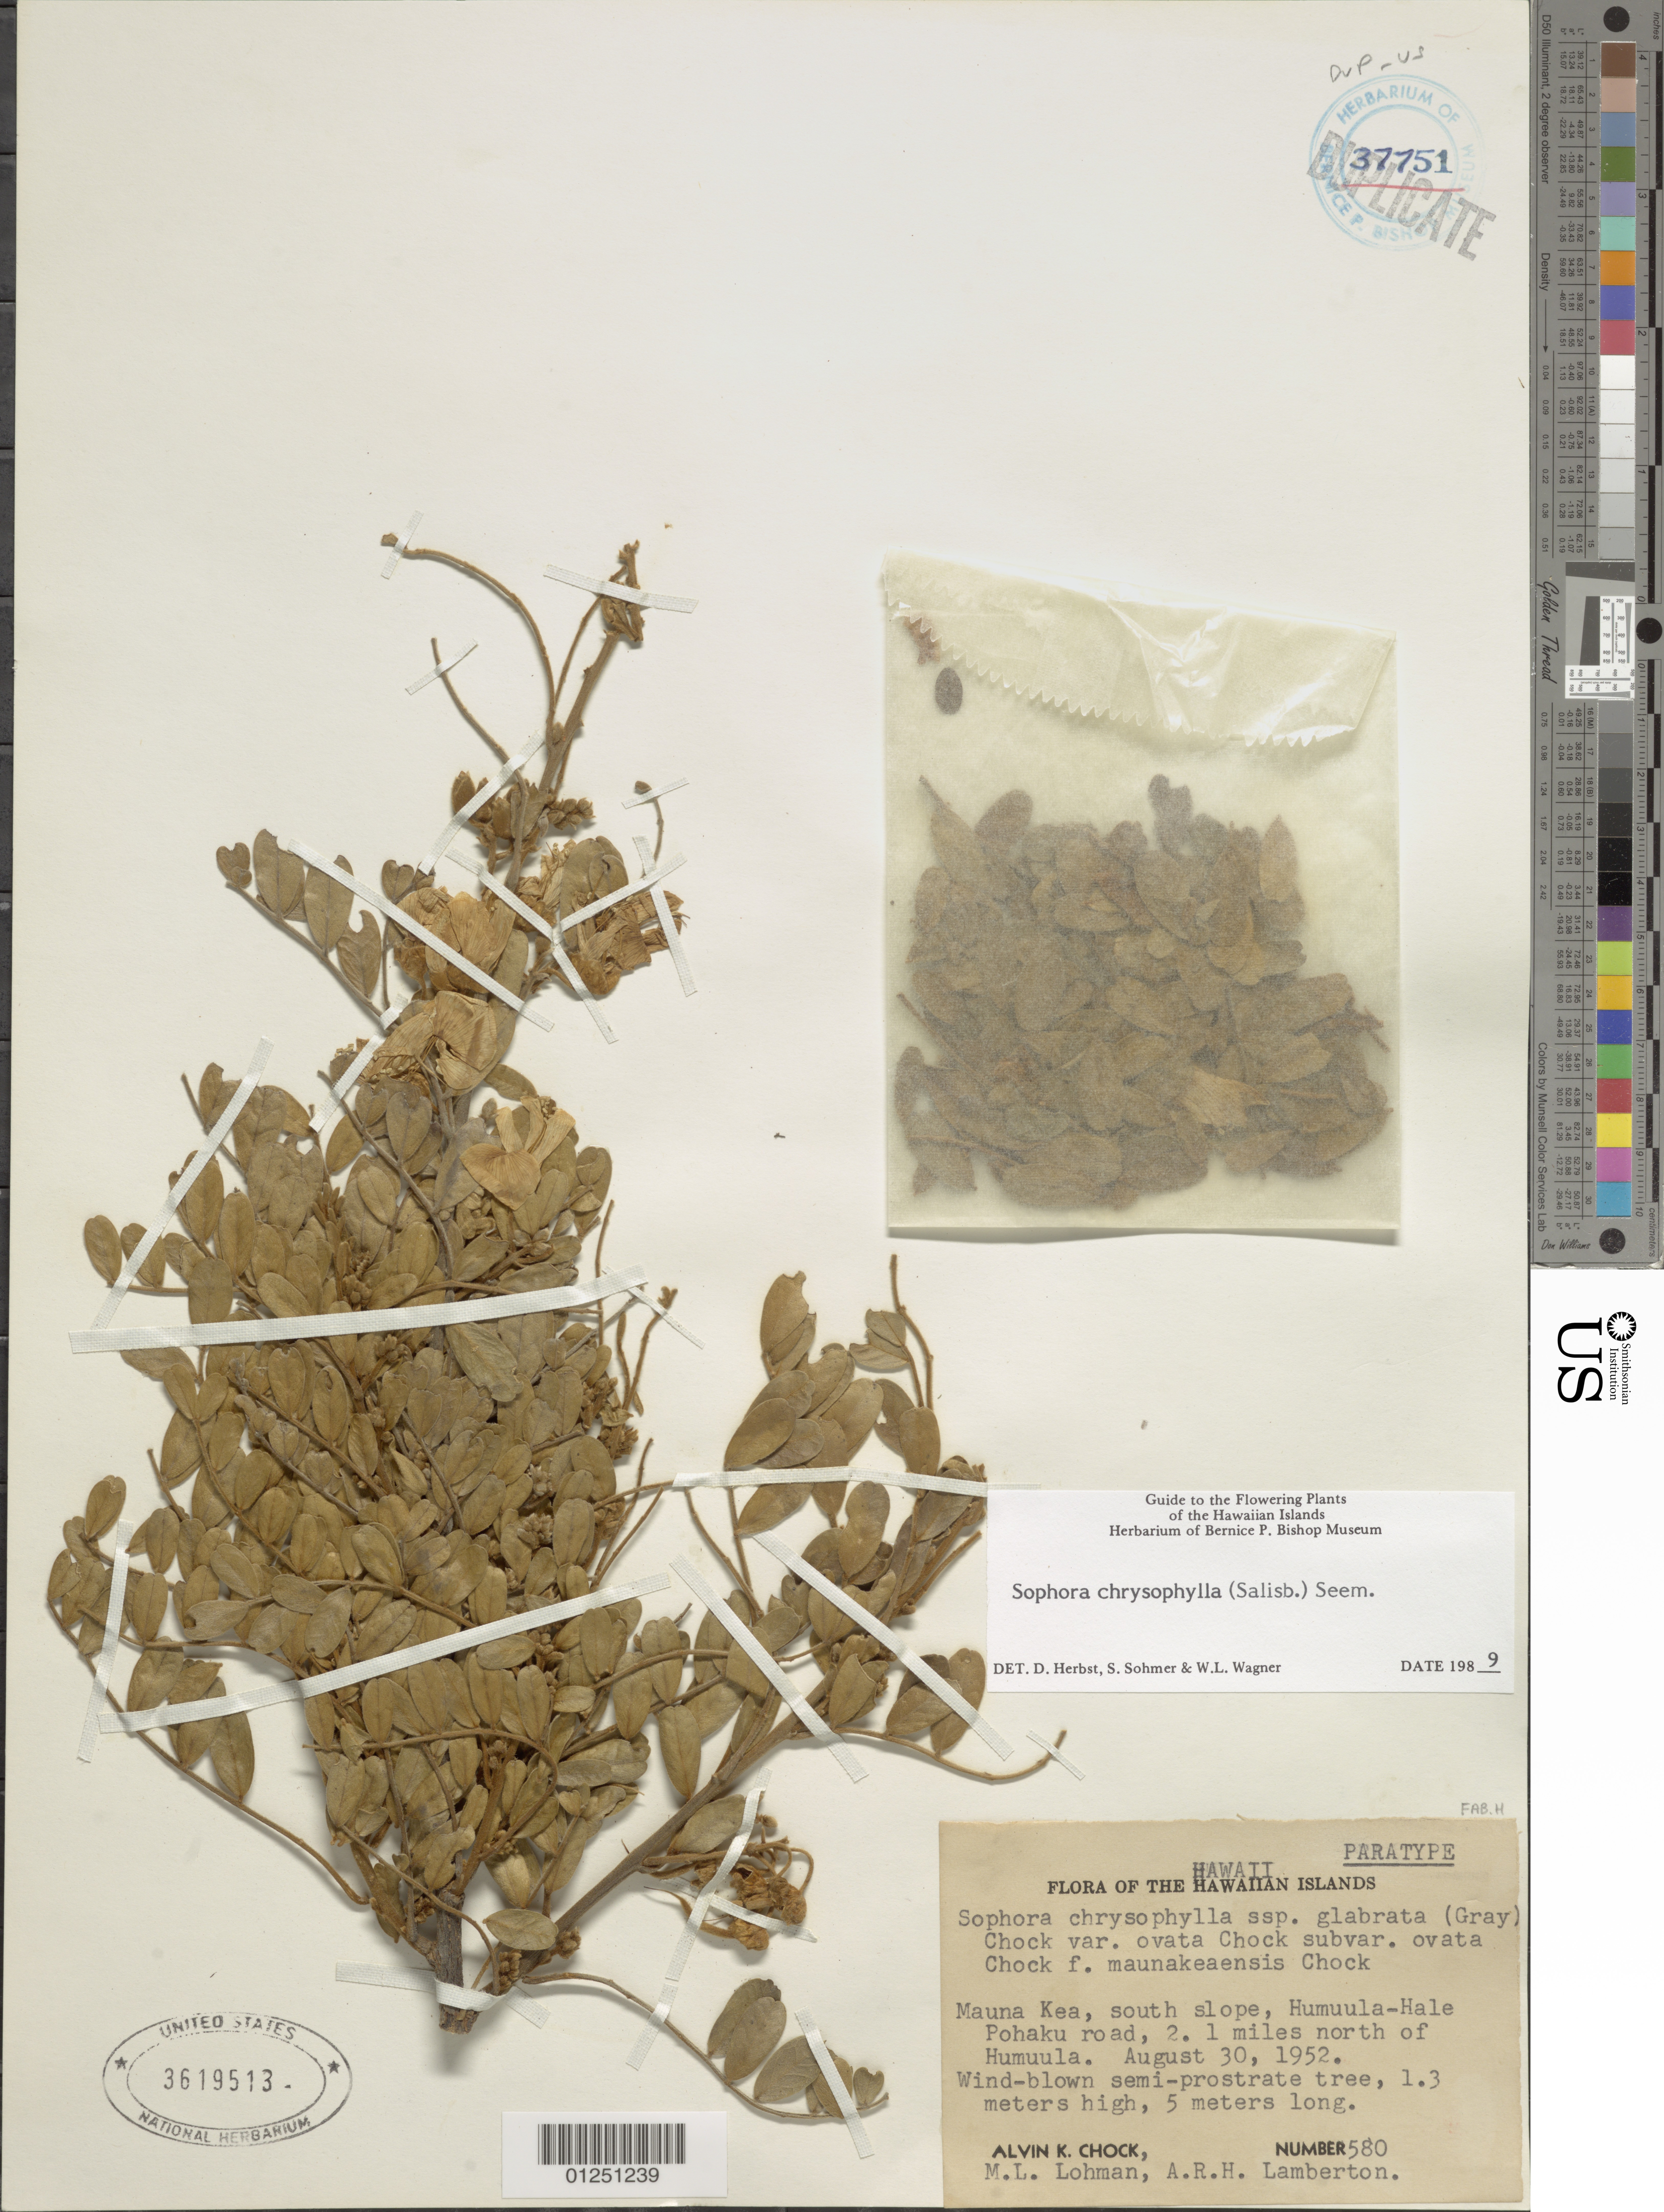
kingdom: Plantae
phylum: Tracheophyta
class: Magnoliopsida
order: Fabales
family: Fabaceae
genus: Sophora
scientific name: Sophora chrysophylla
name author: (Salisb.) Seem.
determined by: Wagner, W. L.; Herbst, D. R.; Sohmer, S. H.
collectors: A. Chock, M. Lohman & A. Lamberton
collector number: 580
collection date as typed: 30 Aug 1952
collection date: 1952-08-30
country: United States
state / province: Hawaii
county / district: Hawaii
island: Hawaii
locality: Mauna Kea, south slope, Humuula-Hale Pohaku Road, 2.1 miles north of Humuula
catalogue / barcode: US 3619513